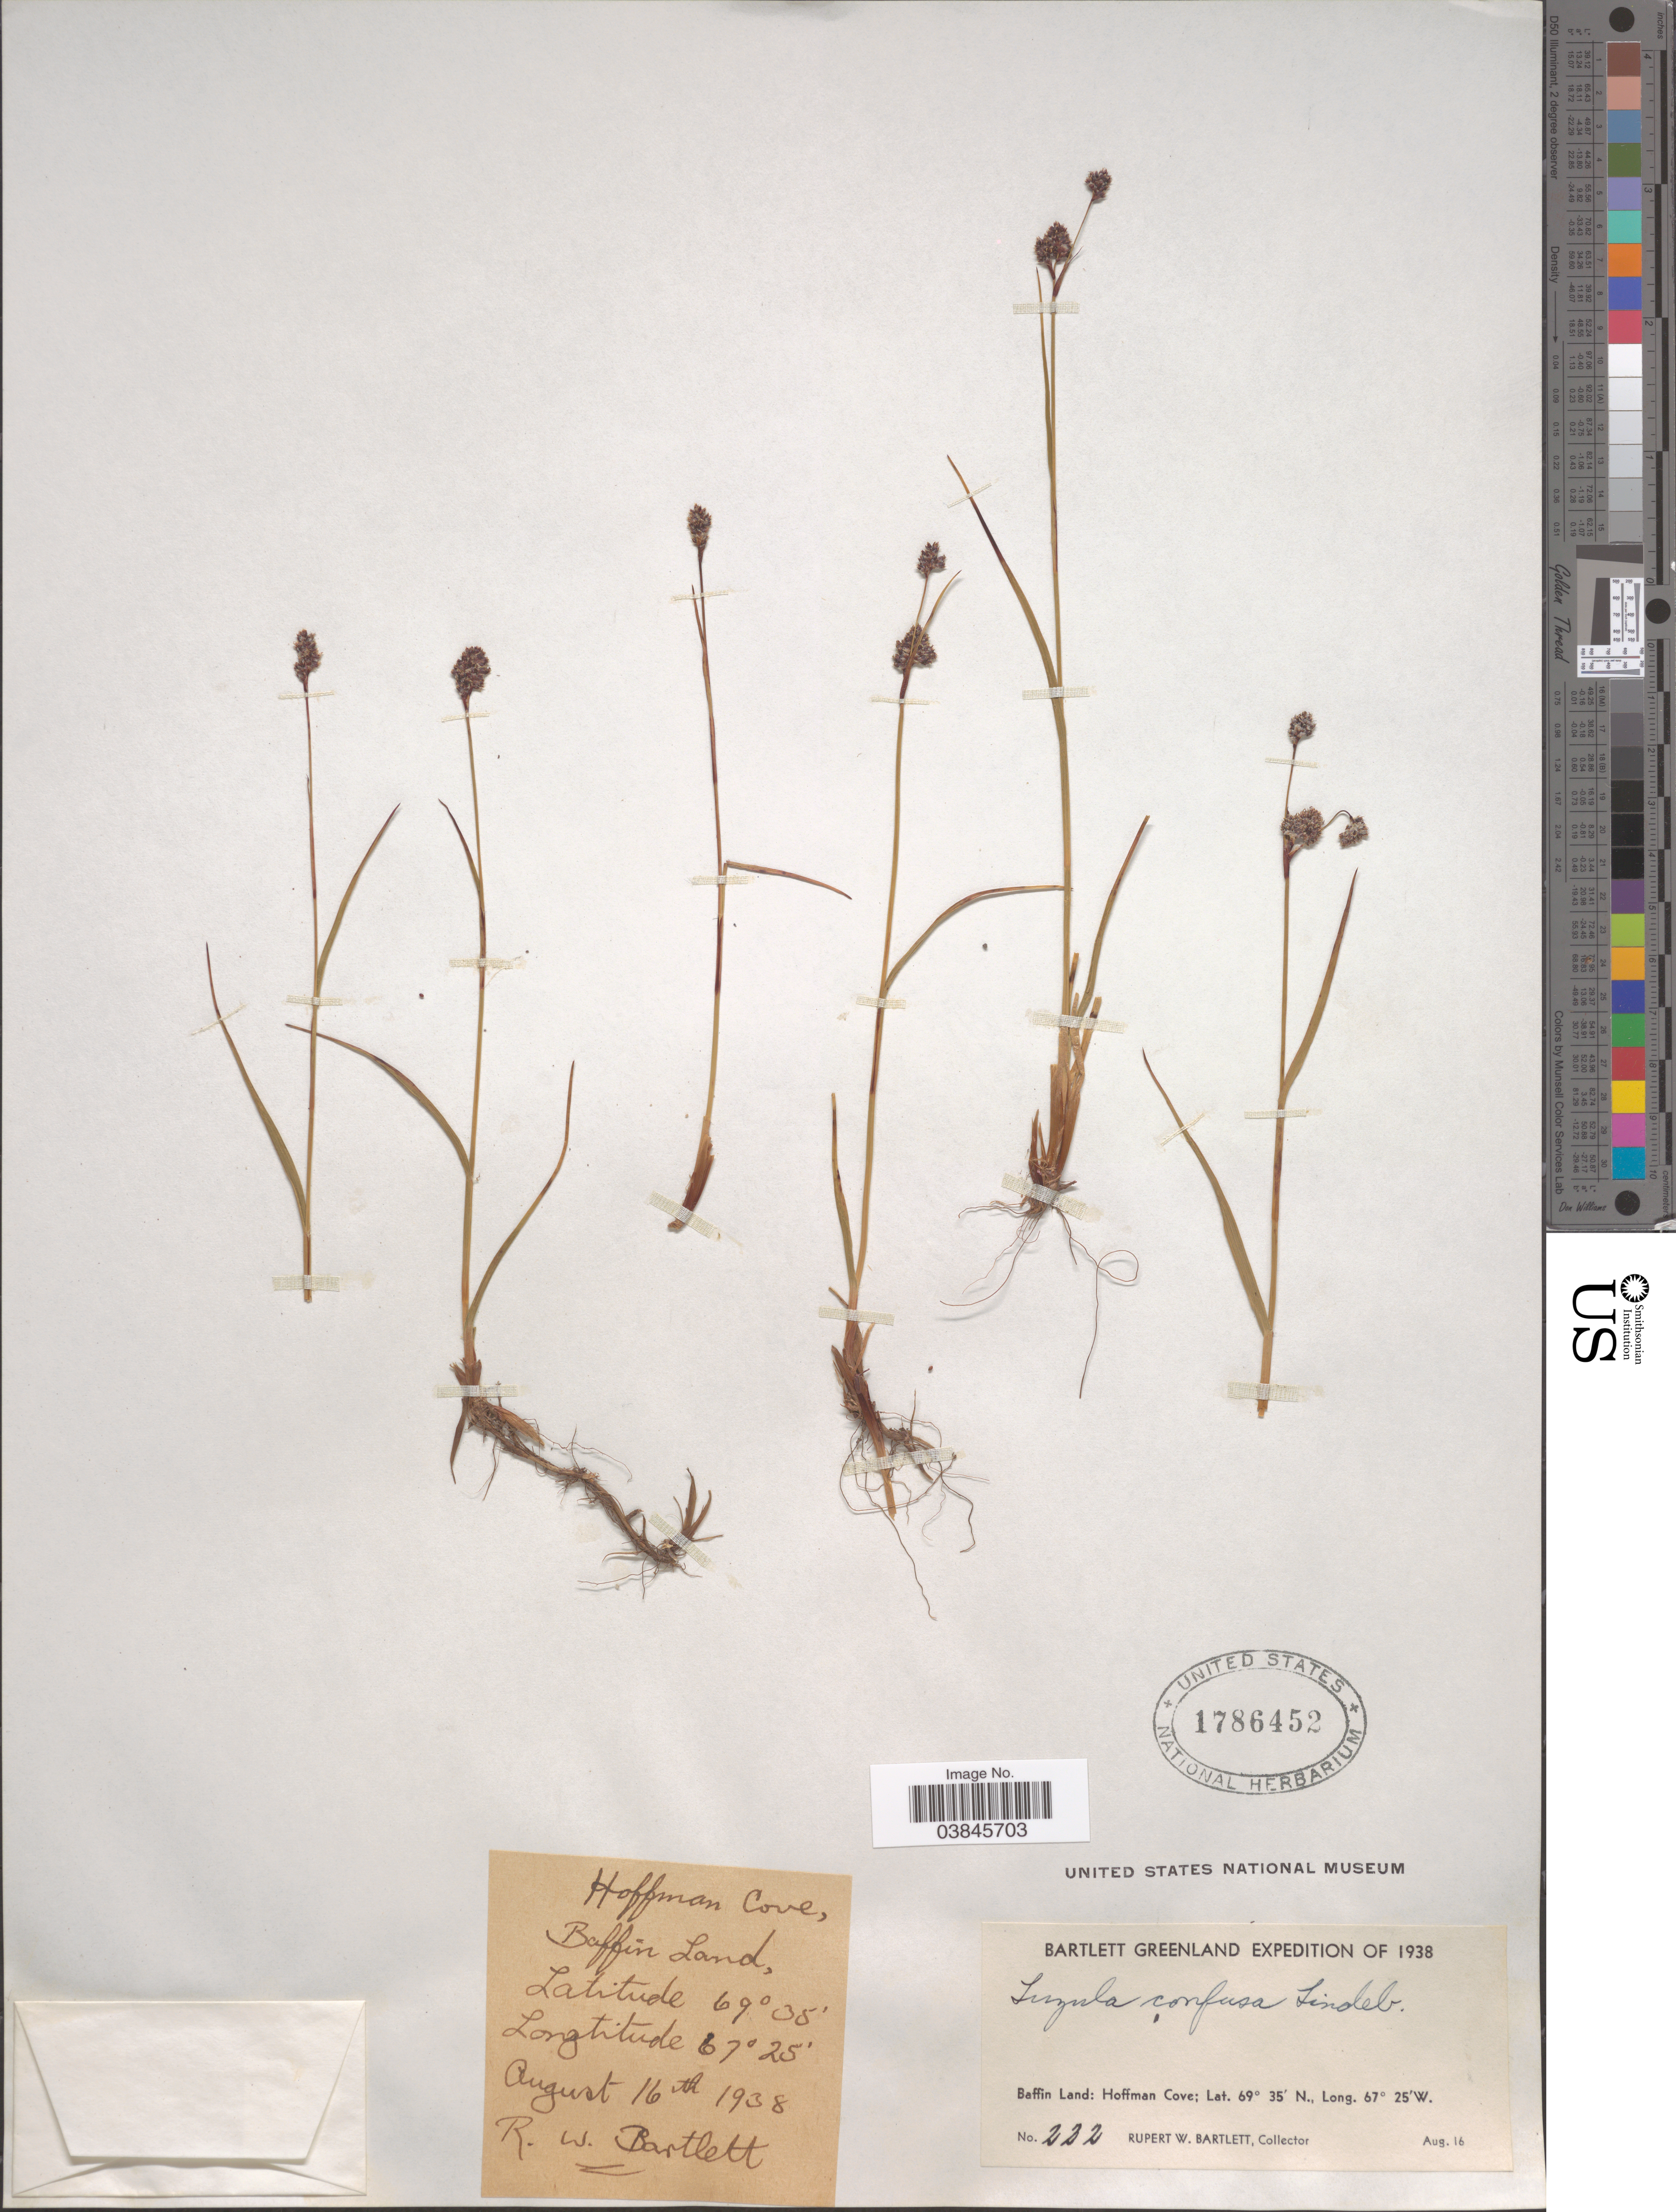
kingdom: Plantae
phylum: Tracheophyta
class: Liliopsida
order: Poales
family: Juncaceae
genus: Luzula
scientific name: Luzula confusa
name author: Lindeb.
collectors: R. W. Bartlett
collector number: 222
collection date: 1938-08-16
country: Canada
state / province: Nunavut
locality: Baffin Land: Hoffman Cove.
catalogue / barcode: US 1786452